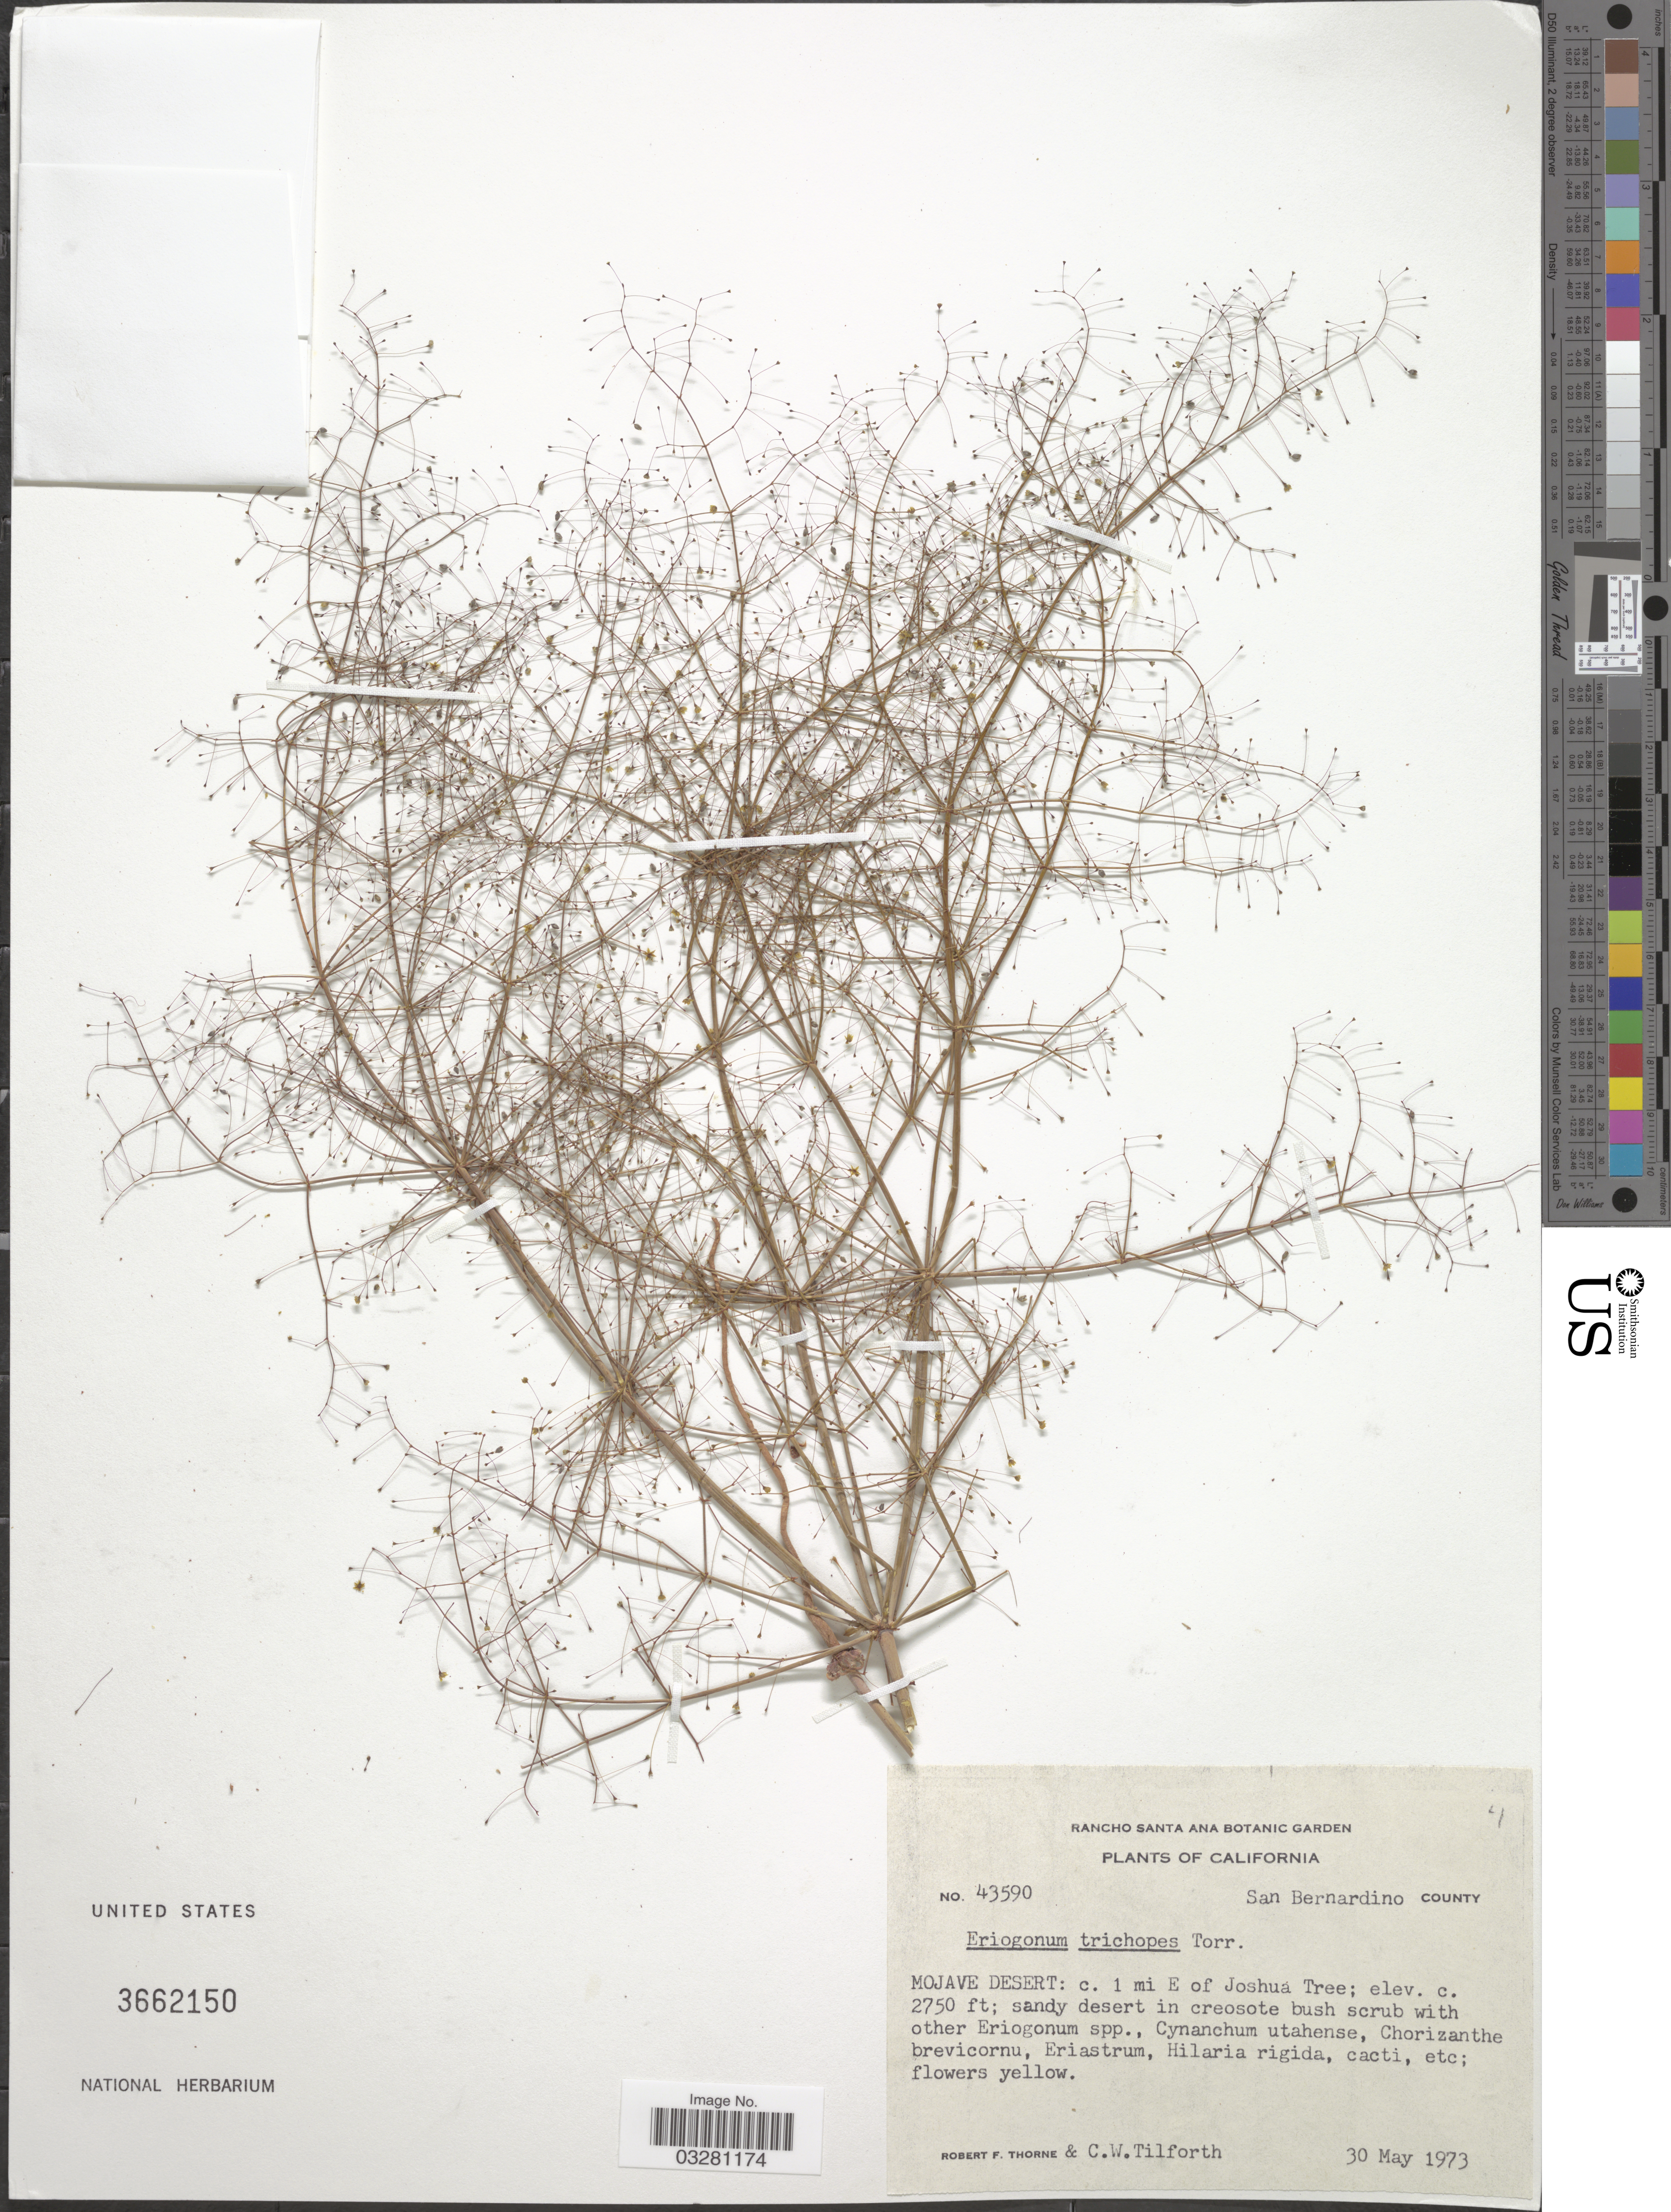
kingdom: Plantae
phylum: Tracheophyta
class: Magnoliopsida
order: Caryophyllales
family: Polygonaceae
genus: Eriogonum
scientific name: Eriogonum trichopes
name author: Torr.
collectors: R. F. Thorne & C. Tilforth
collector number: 43590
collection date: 1973-05-30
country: United States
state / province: California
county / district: San Bernardino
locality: San Bernardino County. Mojave Desert: c. 1 mi E of Joshua Tree.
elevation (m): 838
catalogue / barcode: US 3662150